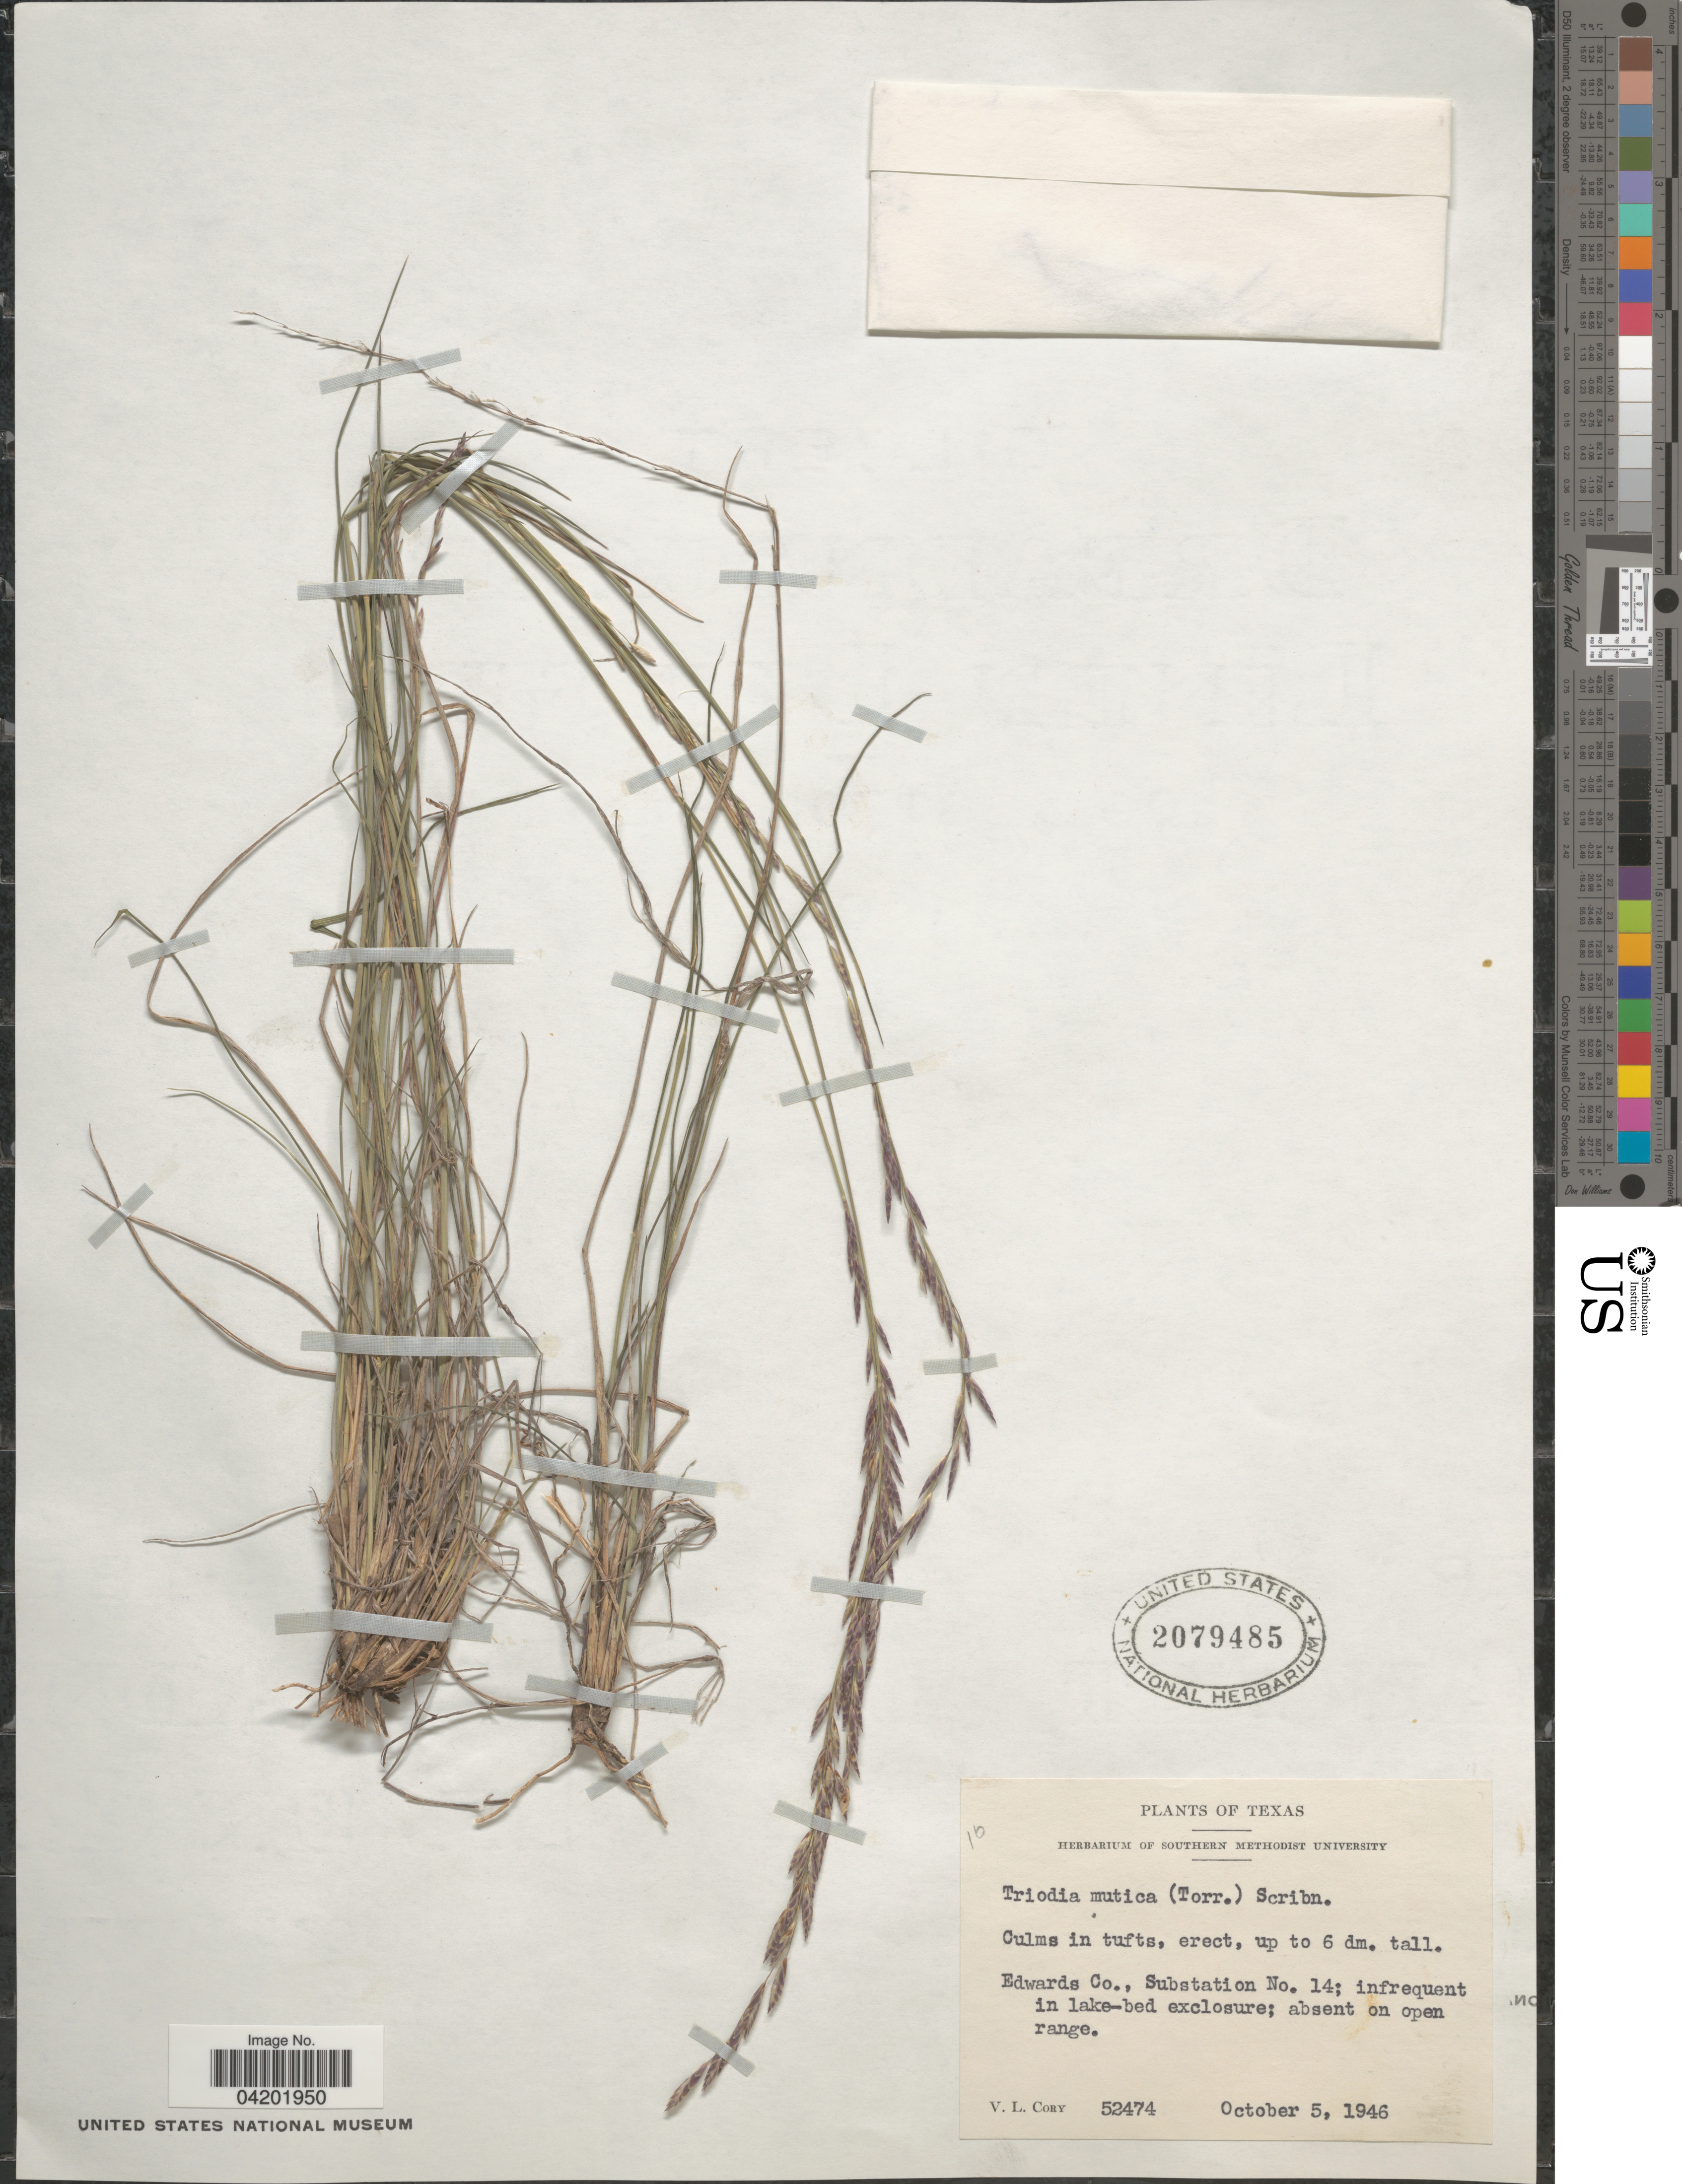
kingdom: Plantae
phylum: Tracheophyta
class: Liliopsida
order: Poales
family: Poaceae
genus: Tridentopsis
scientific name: Tridentopsis mutica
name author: (Torr.) P.M. Peterson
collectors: V. Cory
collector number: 52474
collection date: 1946-10-05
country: United States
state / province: Texas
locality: Edwards Co., Substation No. 14.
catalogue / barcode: US 2079485